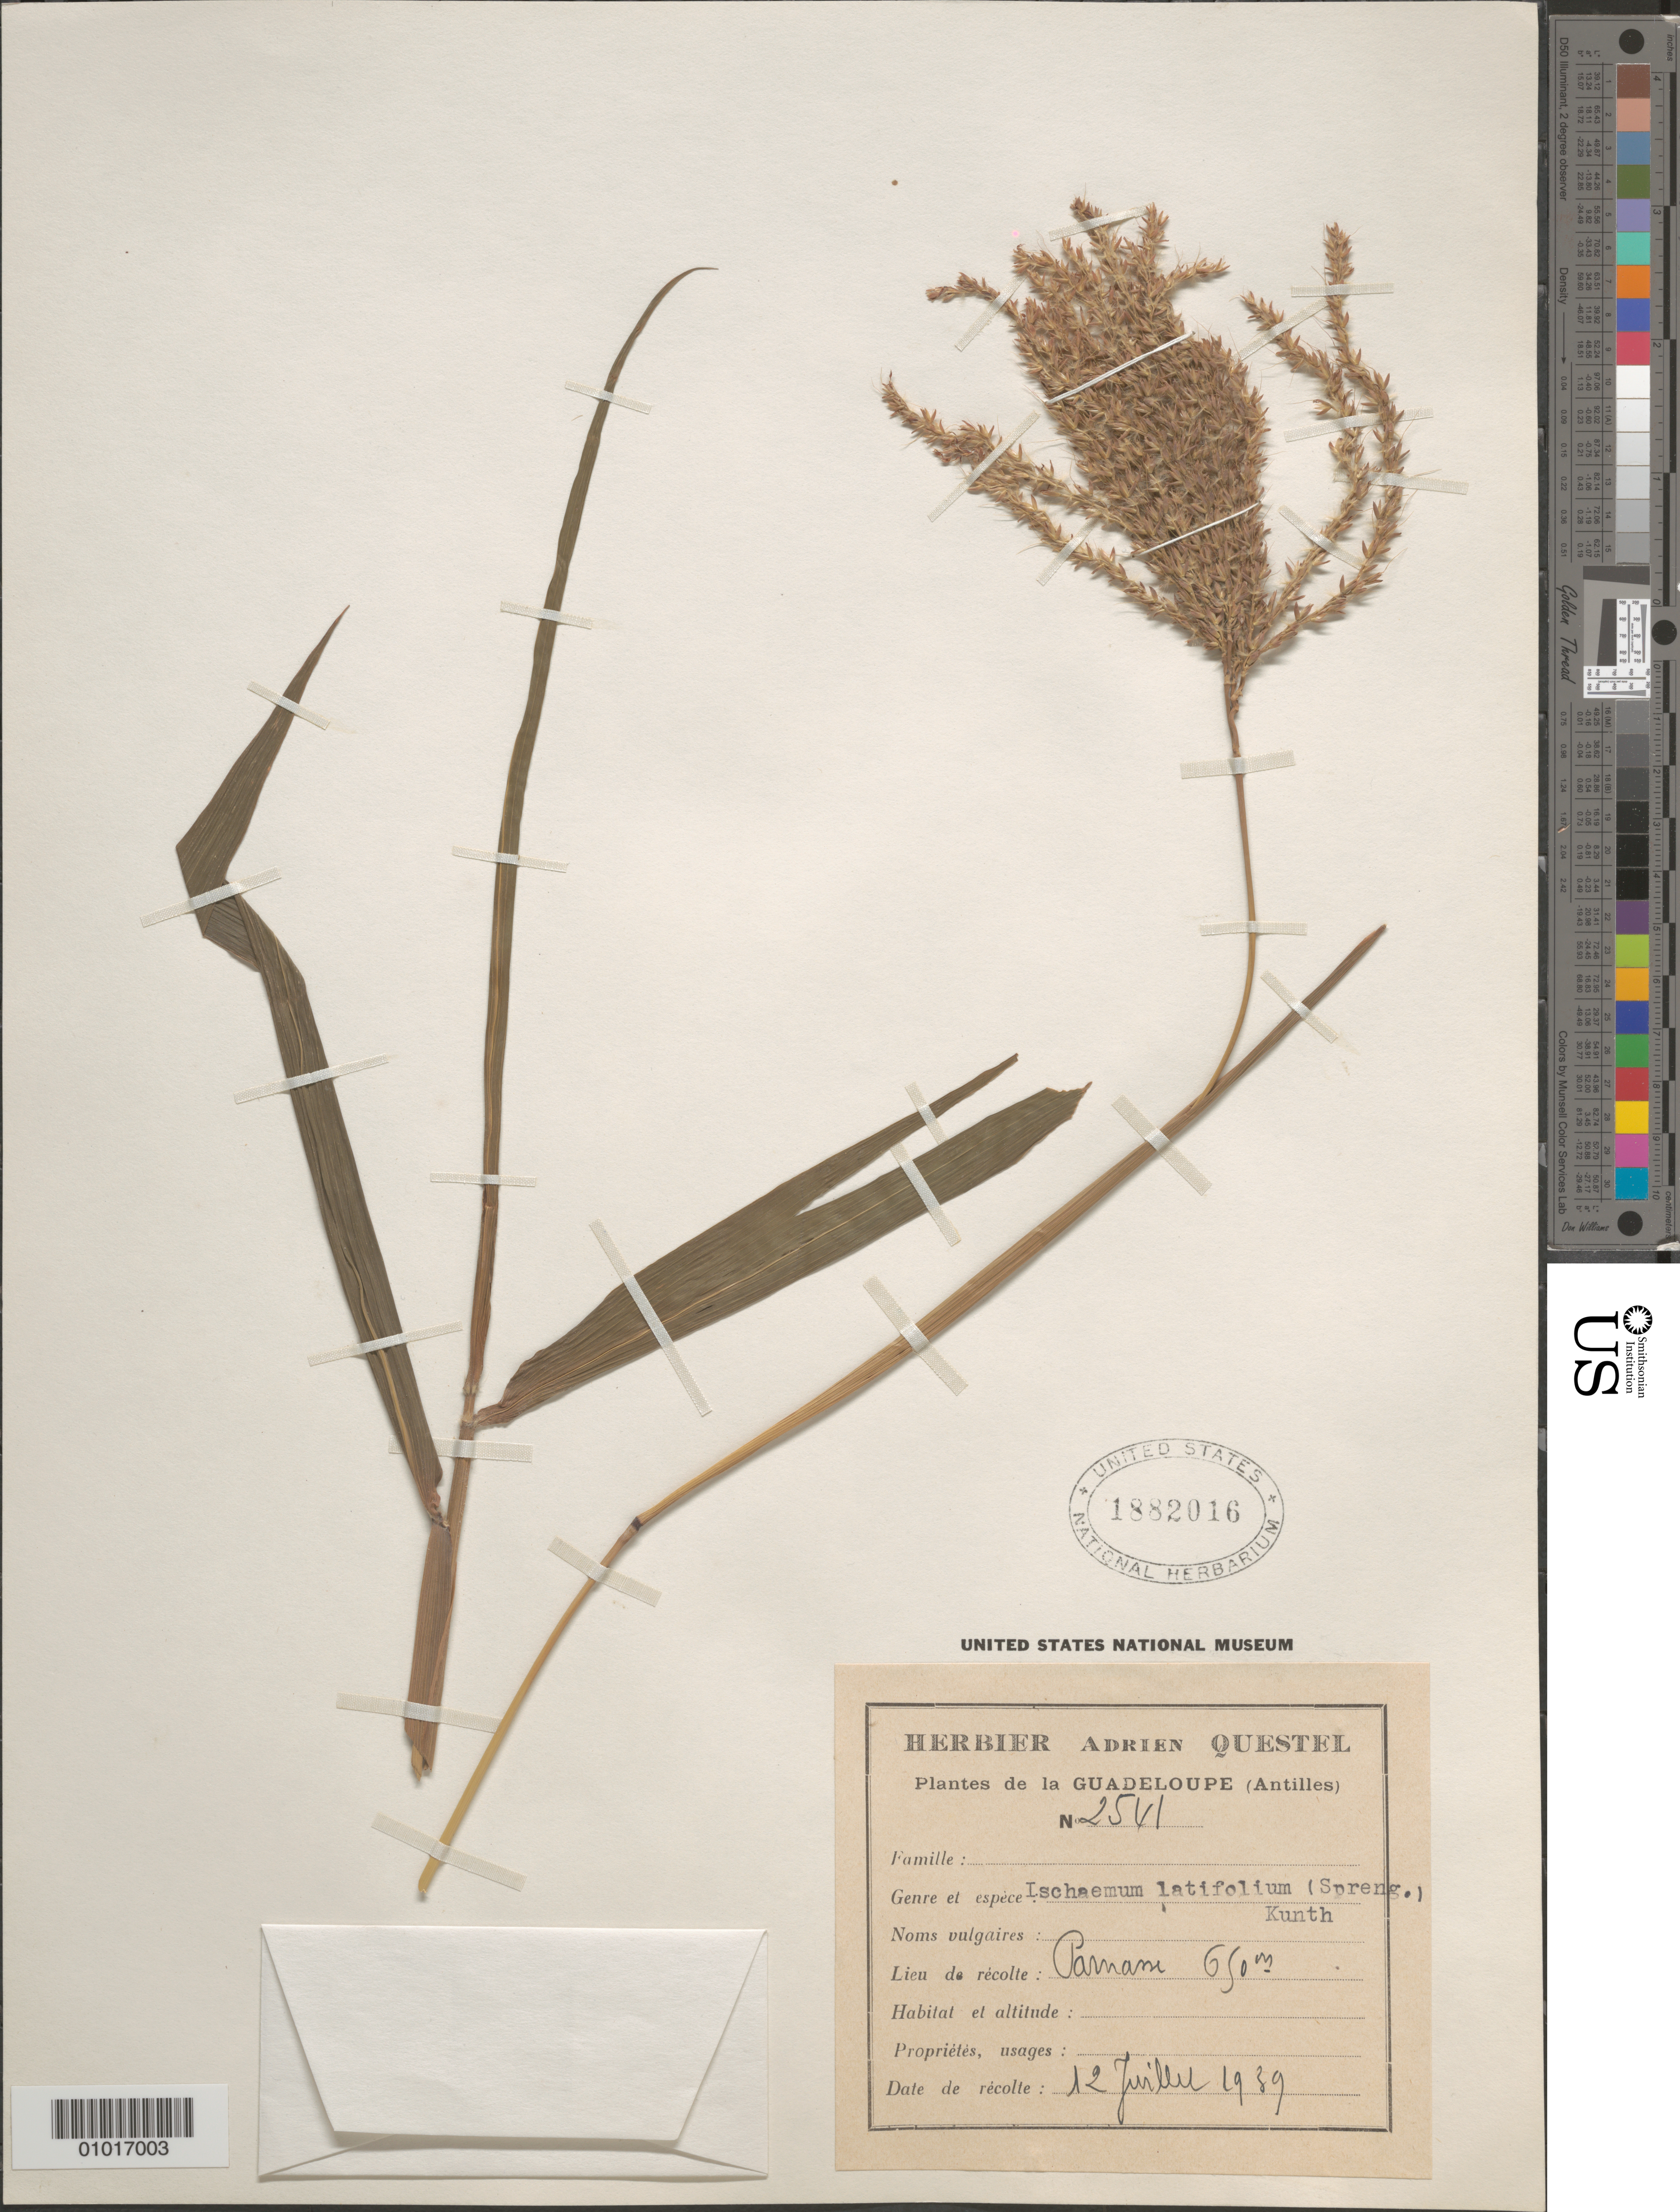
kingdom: Plantae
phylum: Tracheophyta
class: Liliopsida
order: Poales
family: Poaceae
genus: Ischaemum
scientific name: Ischaemum latifolium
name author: (Spreng.) Kunth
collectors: A. Questel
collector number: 2541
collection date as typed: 12 Jul 1939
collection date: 1939-07-12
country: Guadeloupe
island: Basse Terre [Guadeloupe]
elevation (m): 650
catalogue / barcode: US 1882016